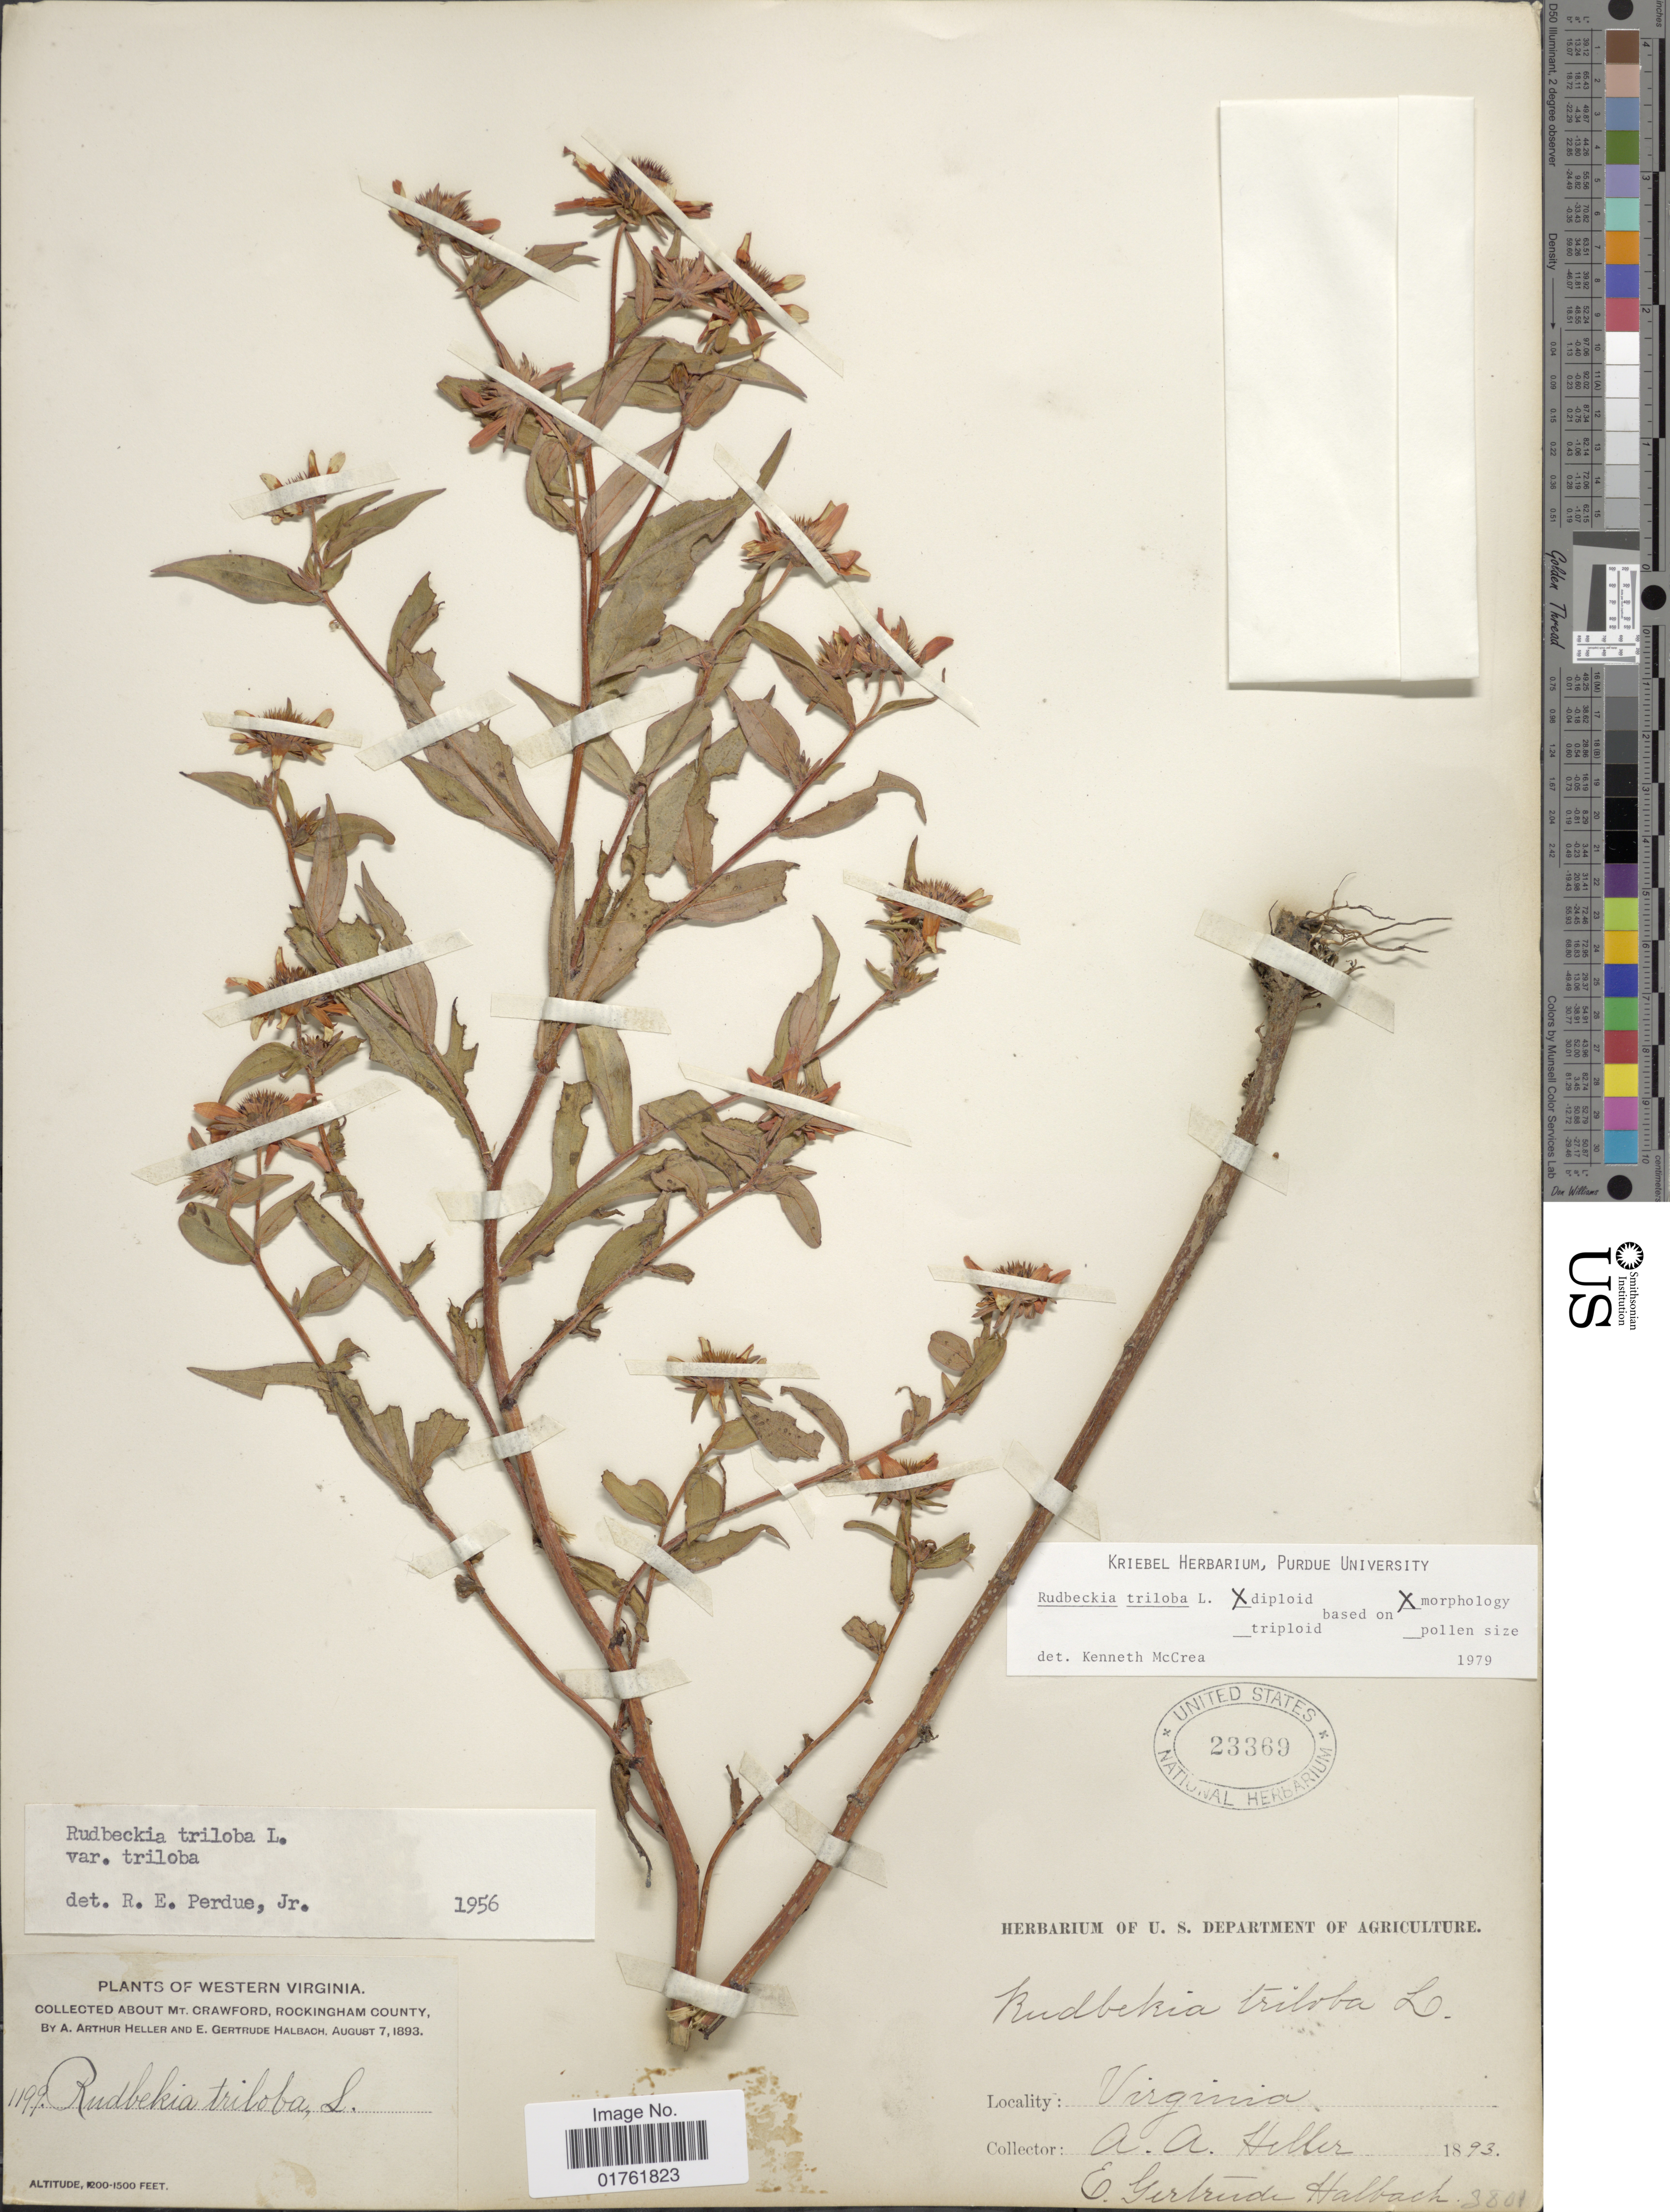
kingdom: Plantae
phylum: Tracheophyta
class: Magnoliopsida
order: Asterales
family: Asteraceae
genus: Rudbeckia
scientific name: Rudbeckia triloba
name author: L.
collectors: A. A. Heller & E. G. Halbach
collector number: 1199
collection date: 1893-08-07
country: United States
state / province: Virginia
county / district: Rockingham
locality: Western Virginia, about Mt Crawford, Rockingham County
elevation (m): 366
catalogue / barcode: US 23369